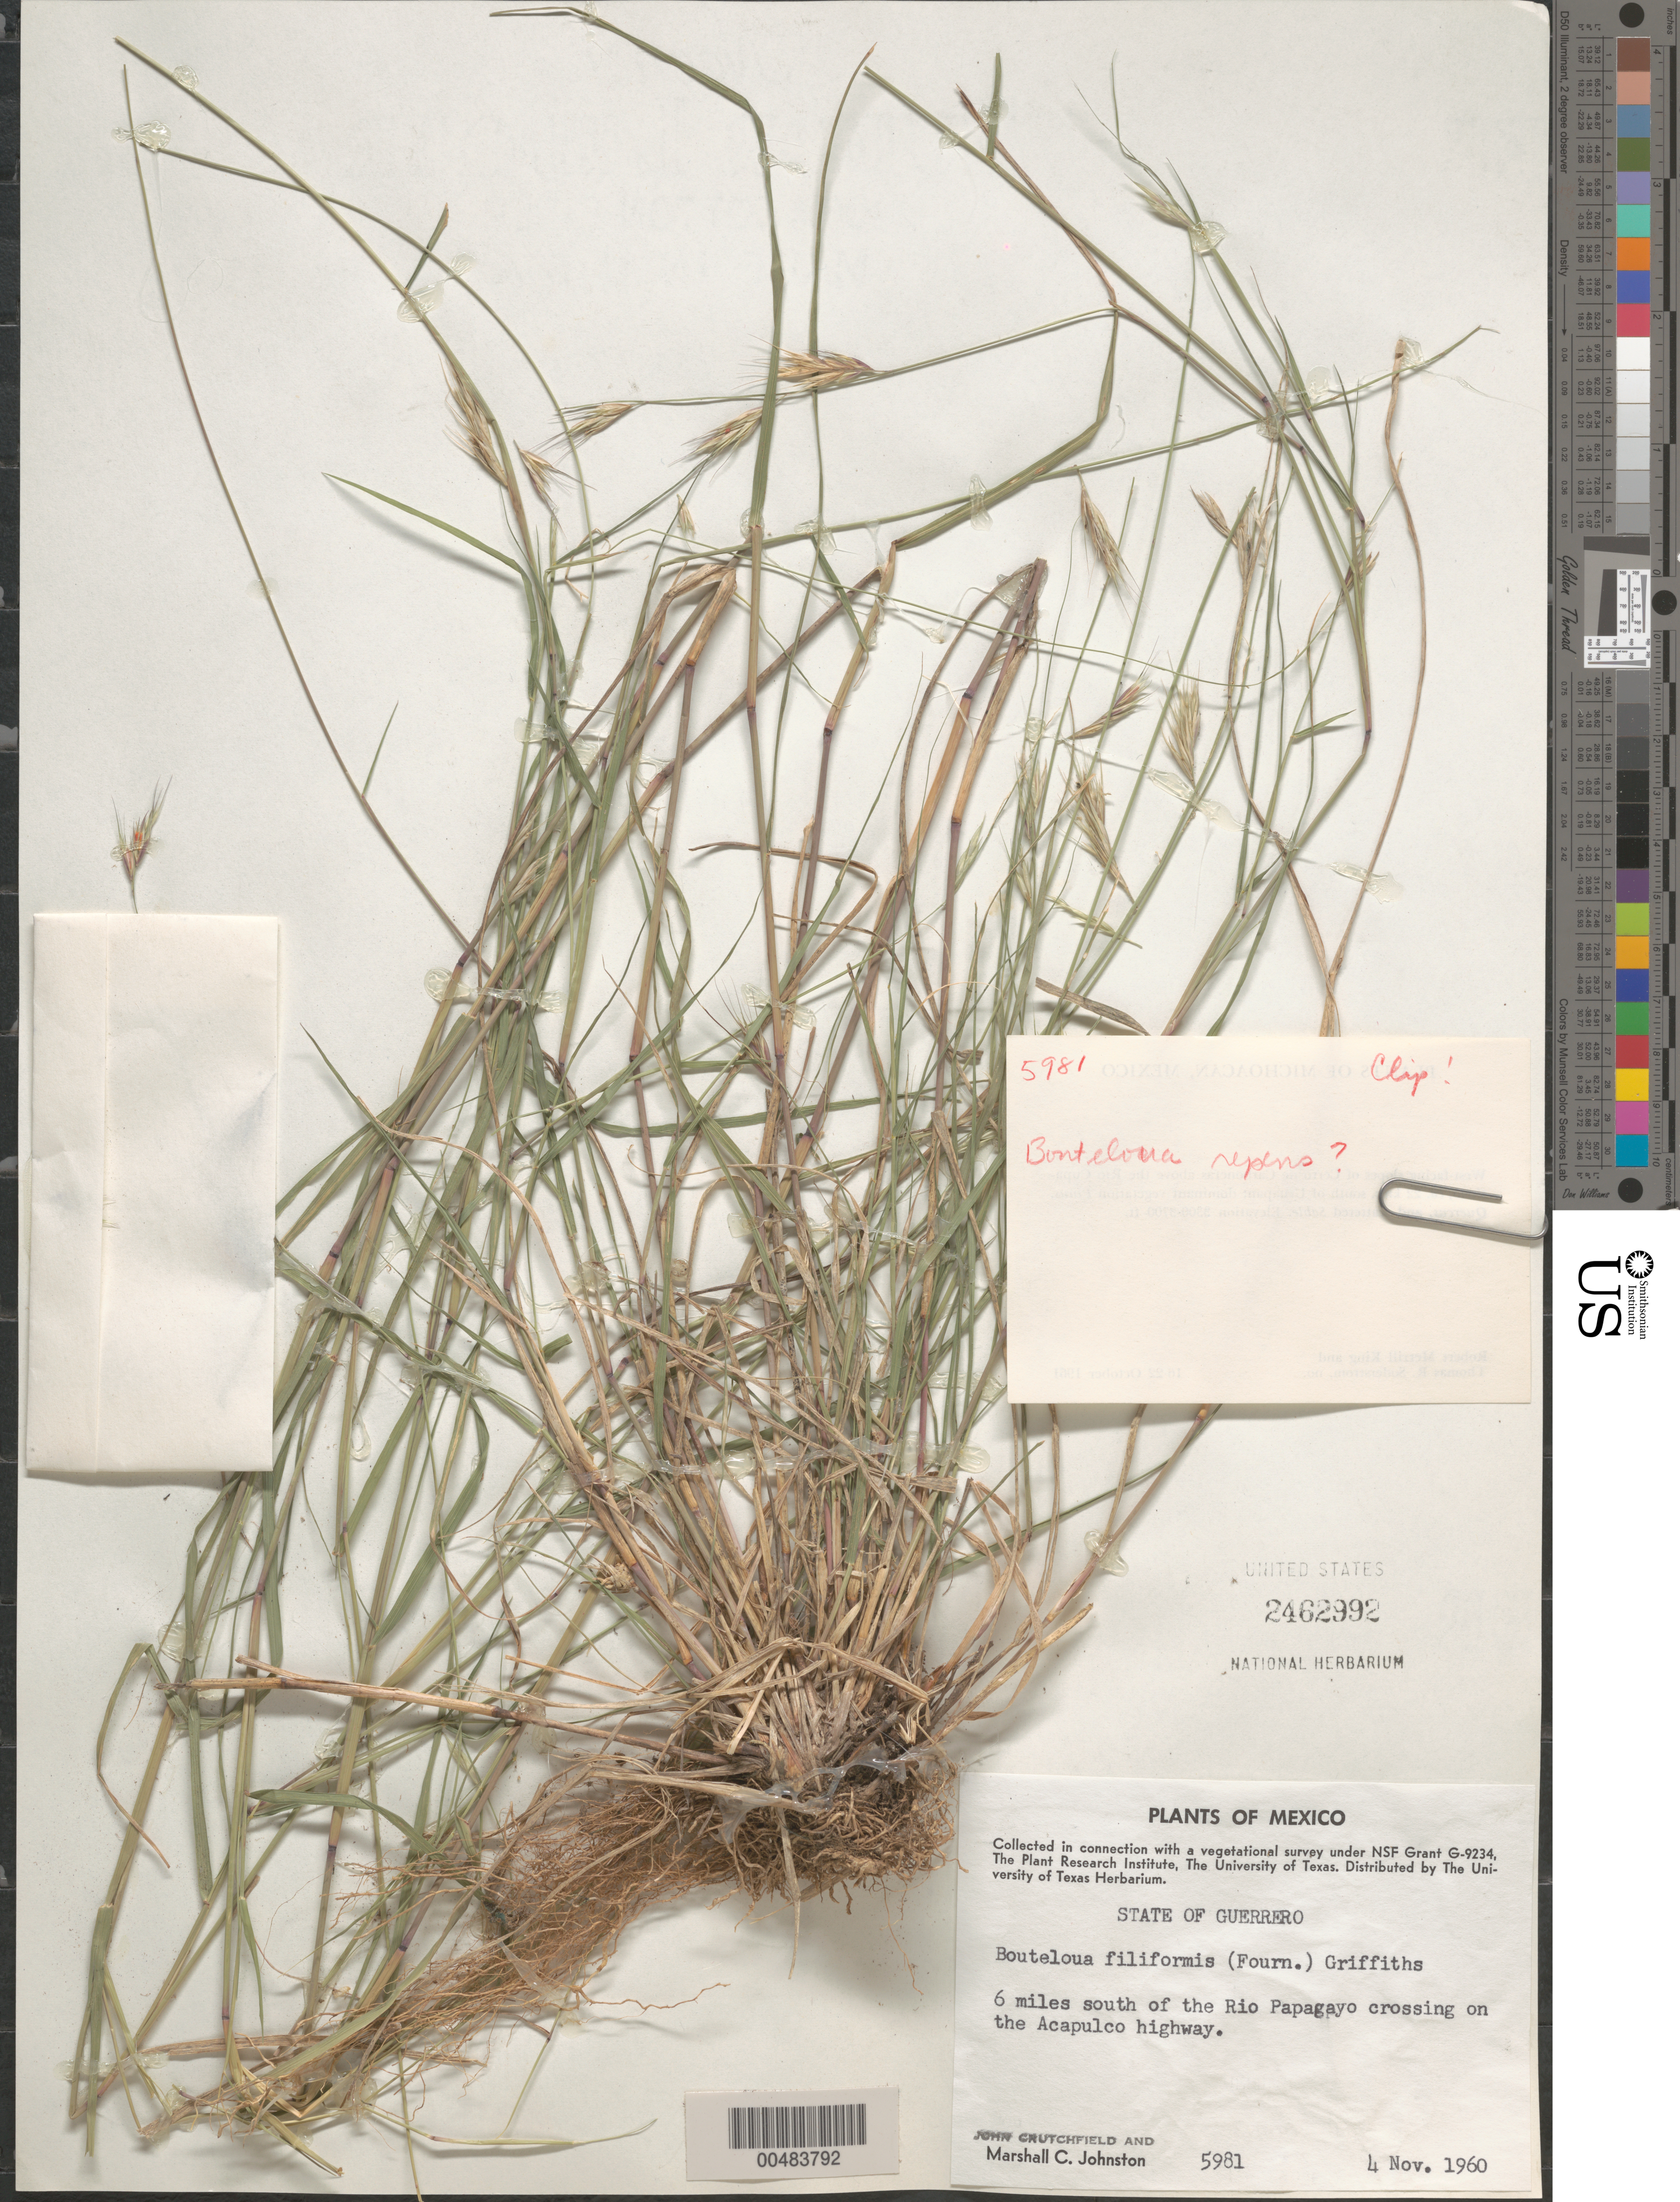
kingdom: Plantae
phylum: Tracheophyta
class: Liliopsida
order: Poales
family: Poaceae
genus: Bouteloua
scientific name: Bouteloua repens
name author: (Kunth) Scribn. & Merr.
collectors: J. Crutchfield & M. Johnston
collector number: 5981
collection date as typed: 4 Nov 1960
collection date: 1960-11-04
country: Mexico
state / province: Guerrero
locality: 6 mi S of the Rio Papagayo crossing on the Acapulco hwy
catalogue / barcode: US 2462992